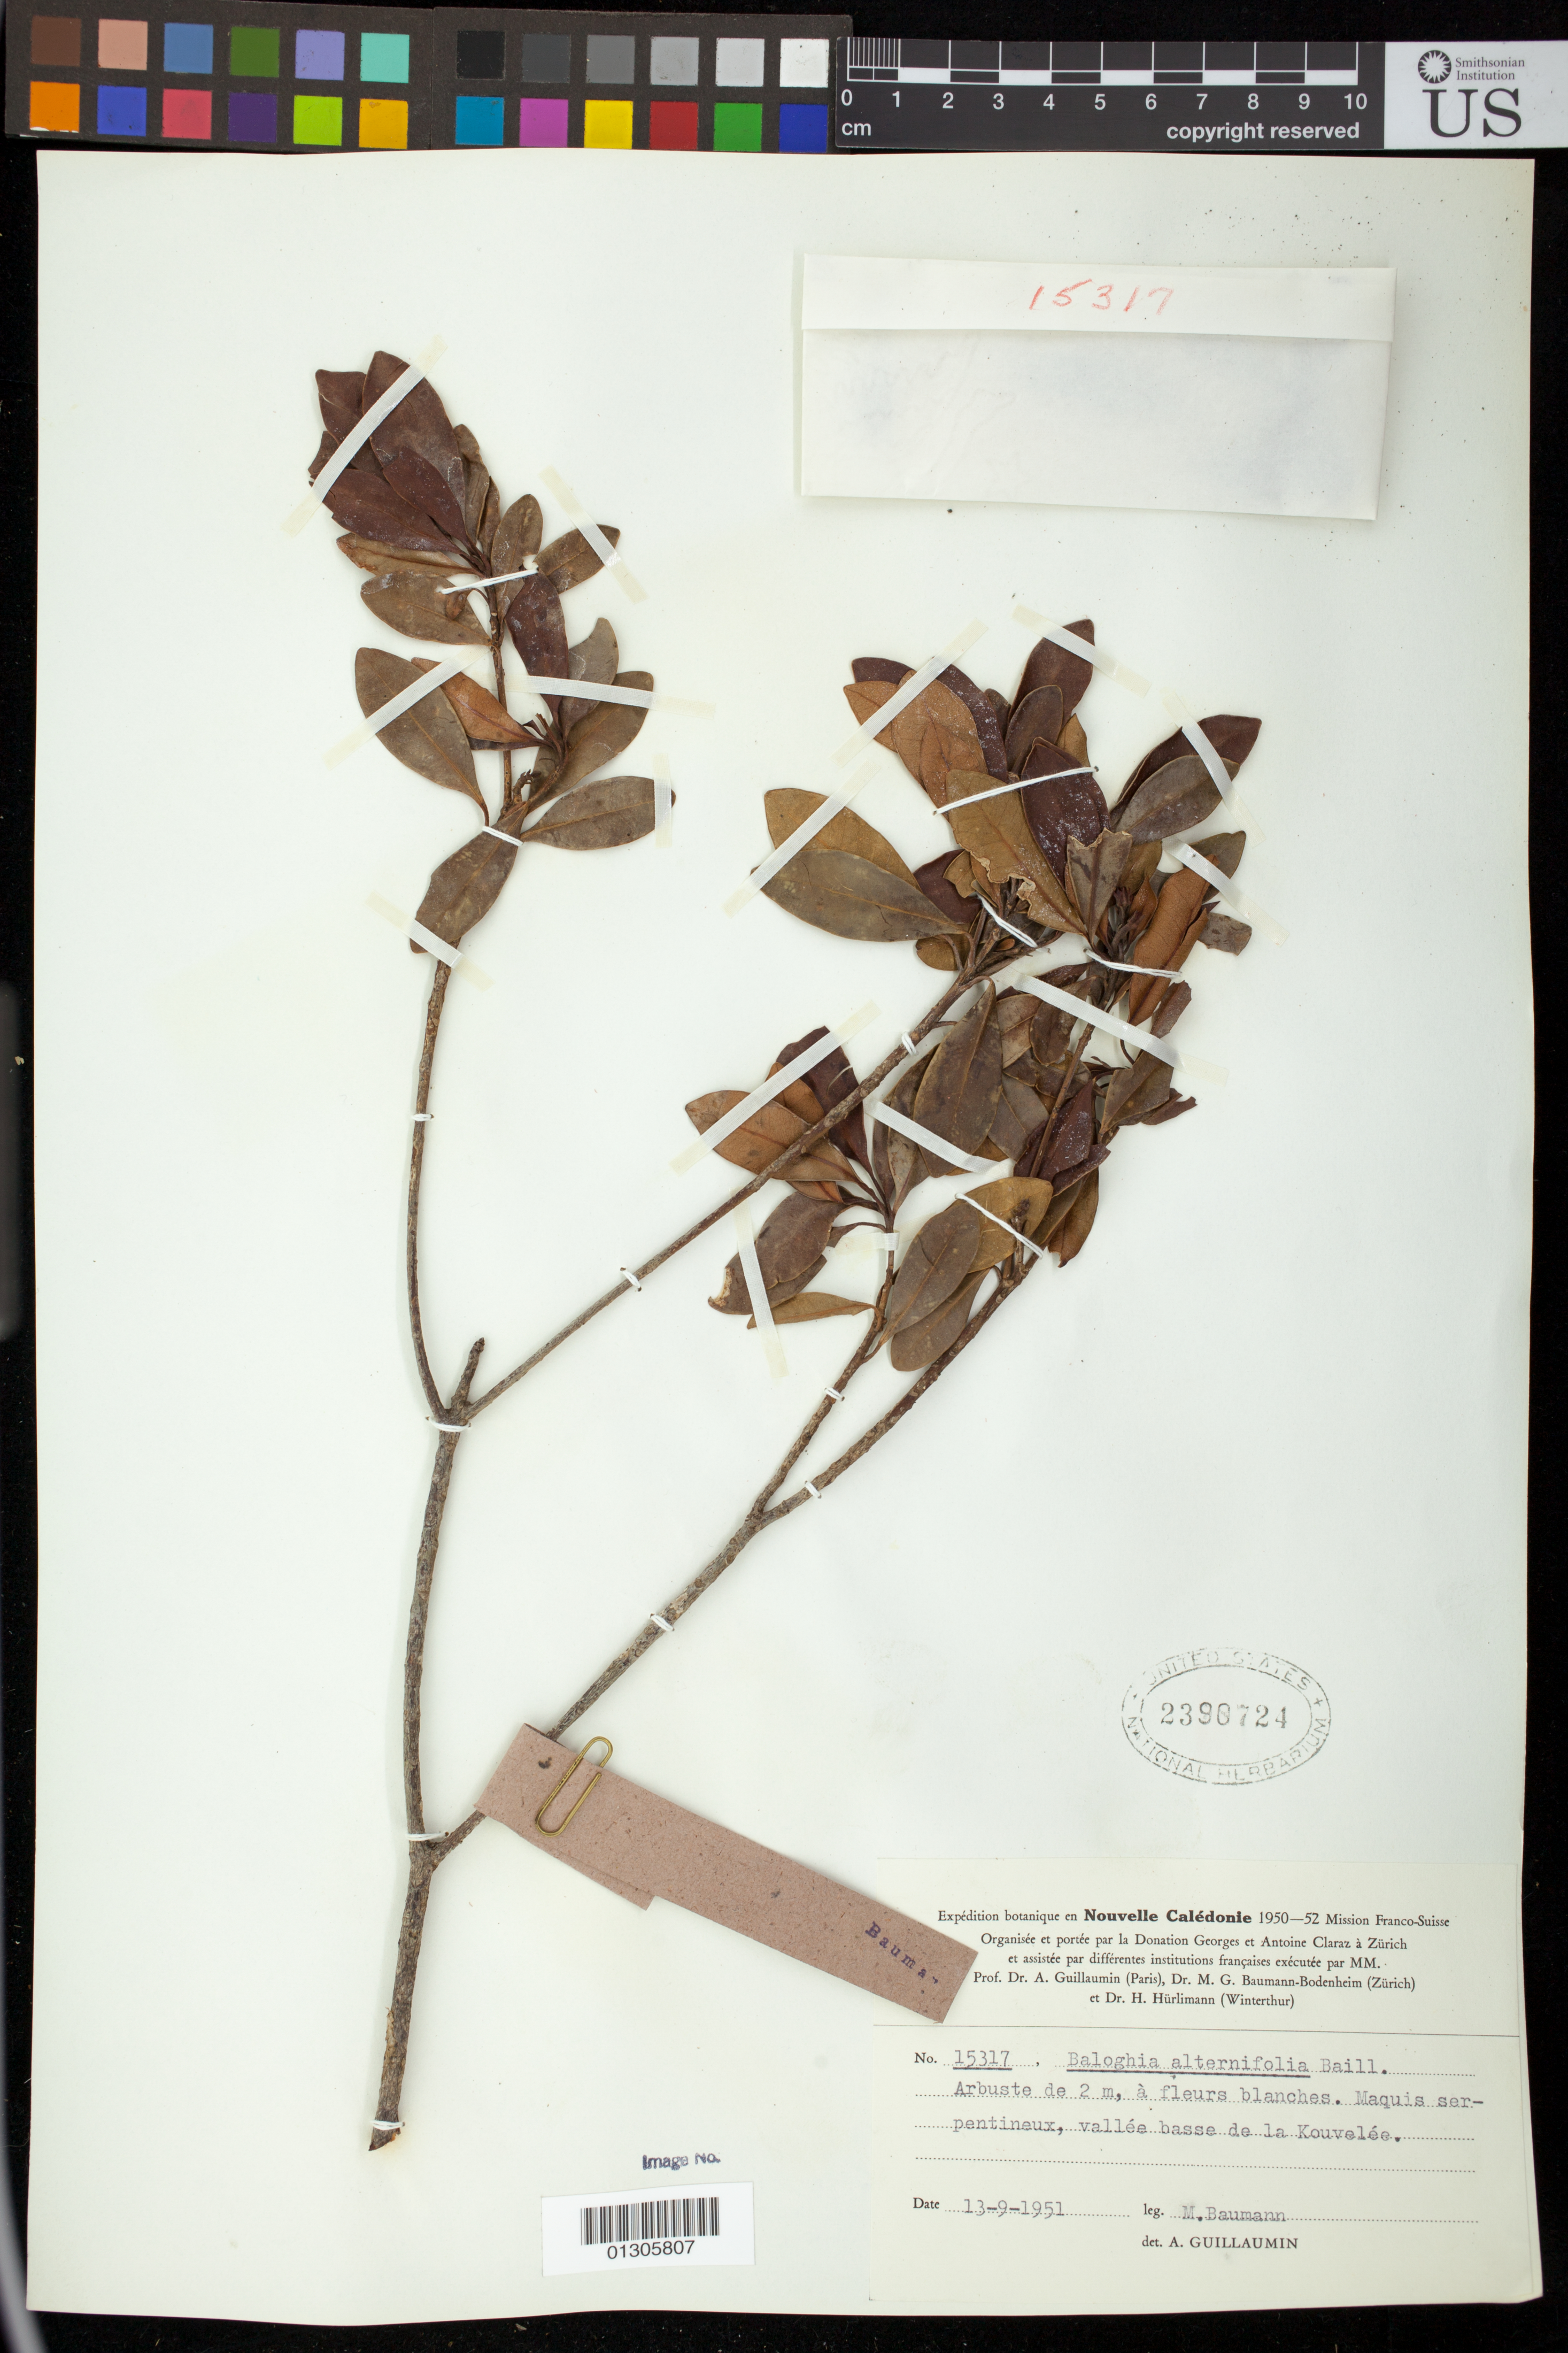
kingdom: Plantae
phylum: Tracheophyta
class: Magnoliopsida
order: Malpighiales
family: Euphorbiaceae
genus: Baloghia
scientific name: Baloghia alternifolia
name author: Baill.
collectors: M. G. Baumann-Bodenheim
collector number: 15317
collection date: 1951-09-13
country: New Caledonia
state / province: South Province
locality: vallée basse de la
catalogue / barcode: US 2390724